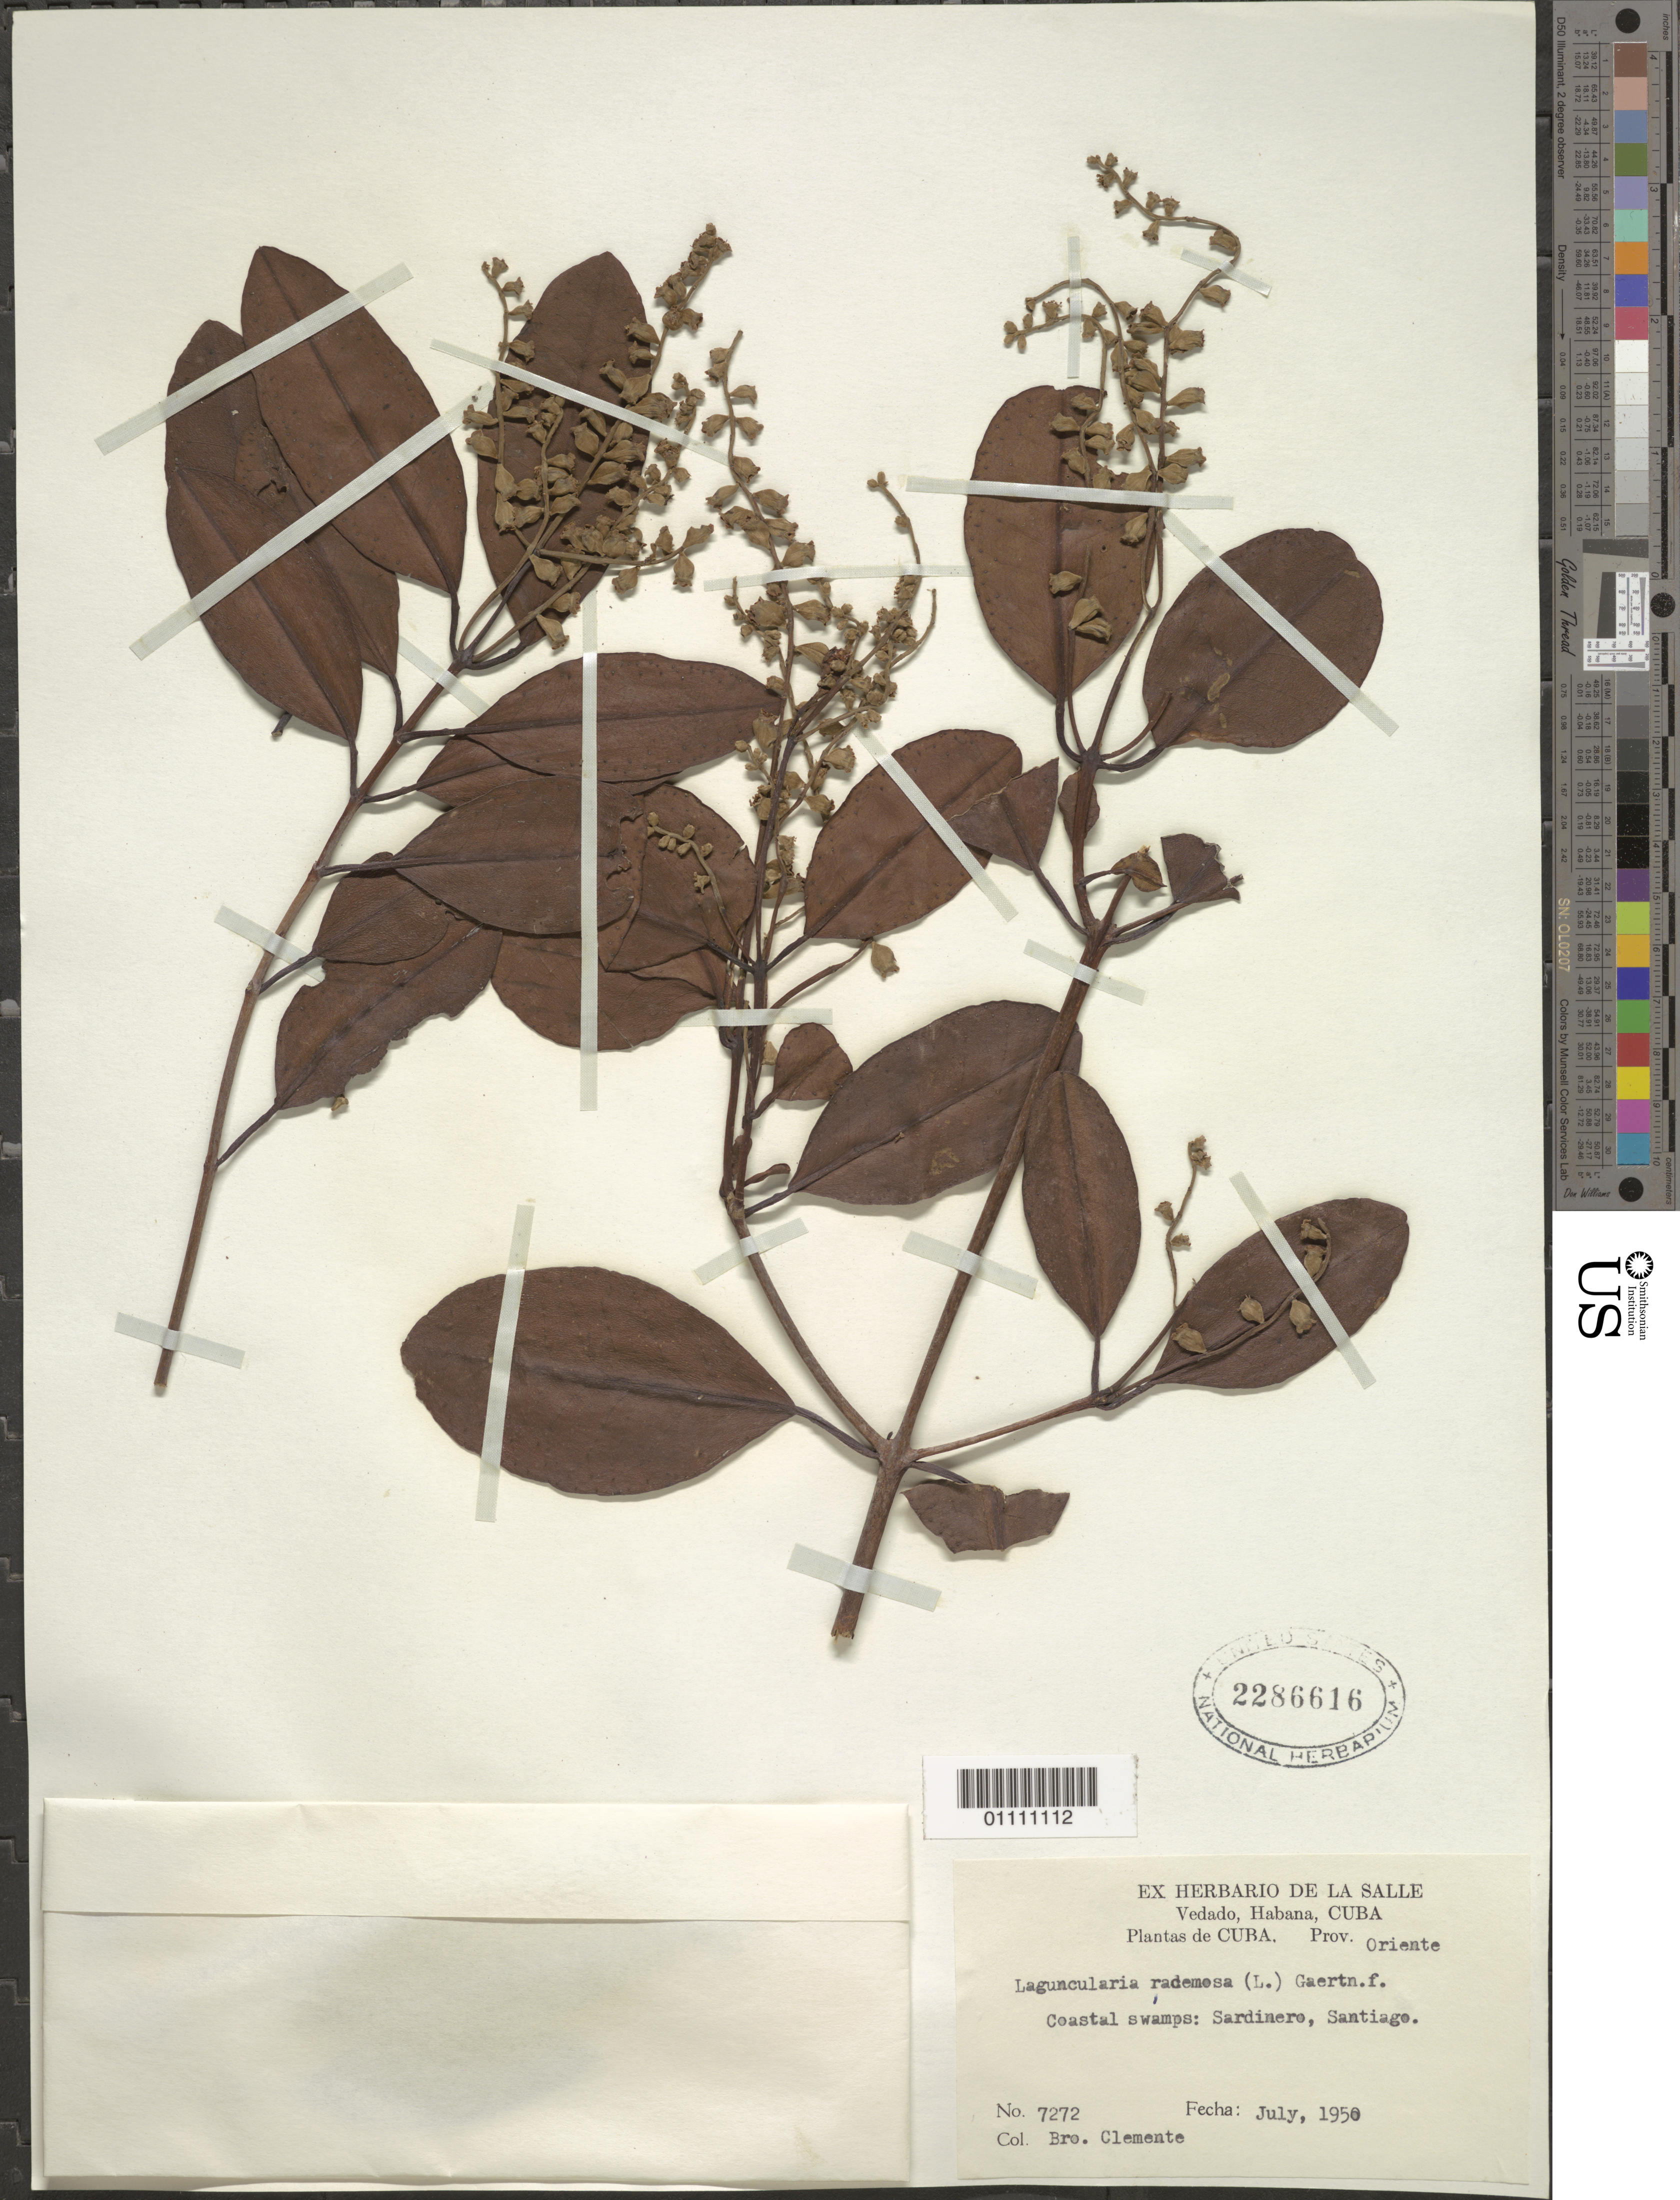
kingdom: Plantae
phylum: Tracheophyta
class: Magnoliopsida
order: Myrtales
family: Combretaceae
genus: Laguncularia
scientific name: Laguncularia racemosa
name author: (L.) C.F. Gaertn.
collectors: Bro. Clemente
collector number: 7272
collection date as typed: Jul 1950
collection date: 1950-07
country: Cuba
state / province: Santiago de Cuba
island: Cuba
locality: Coastal swamps: Sardinero, Santiago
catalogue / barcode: US 2286616